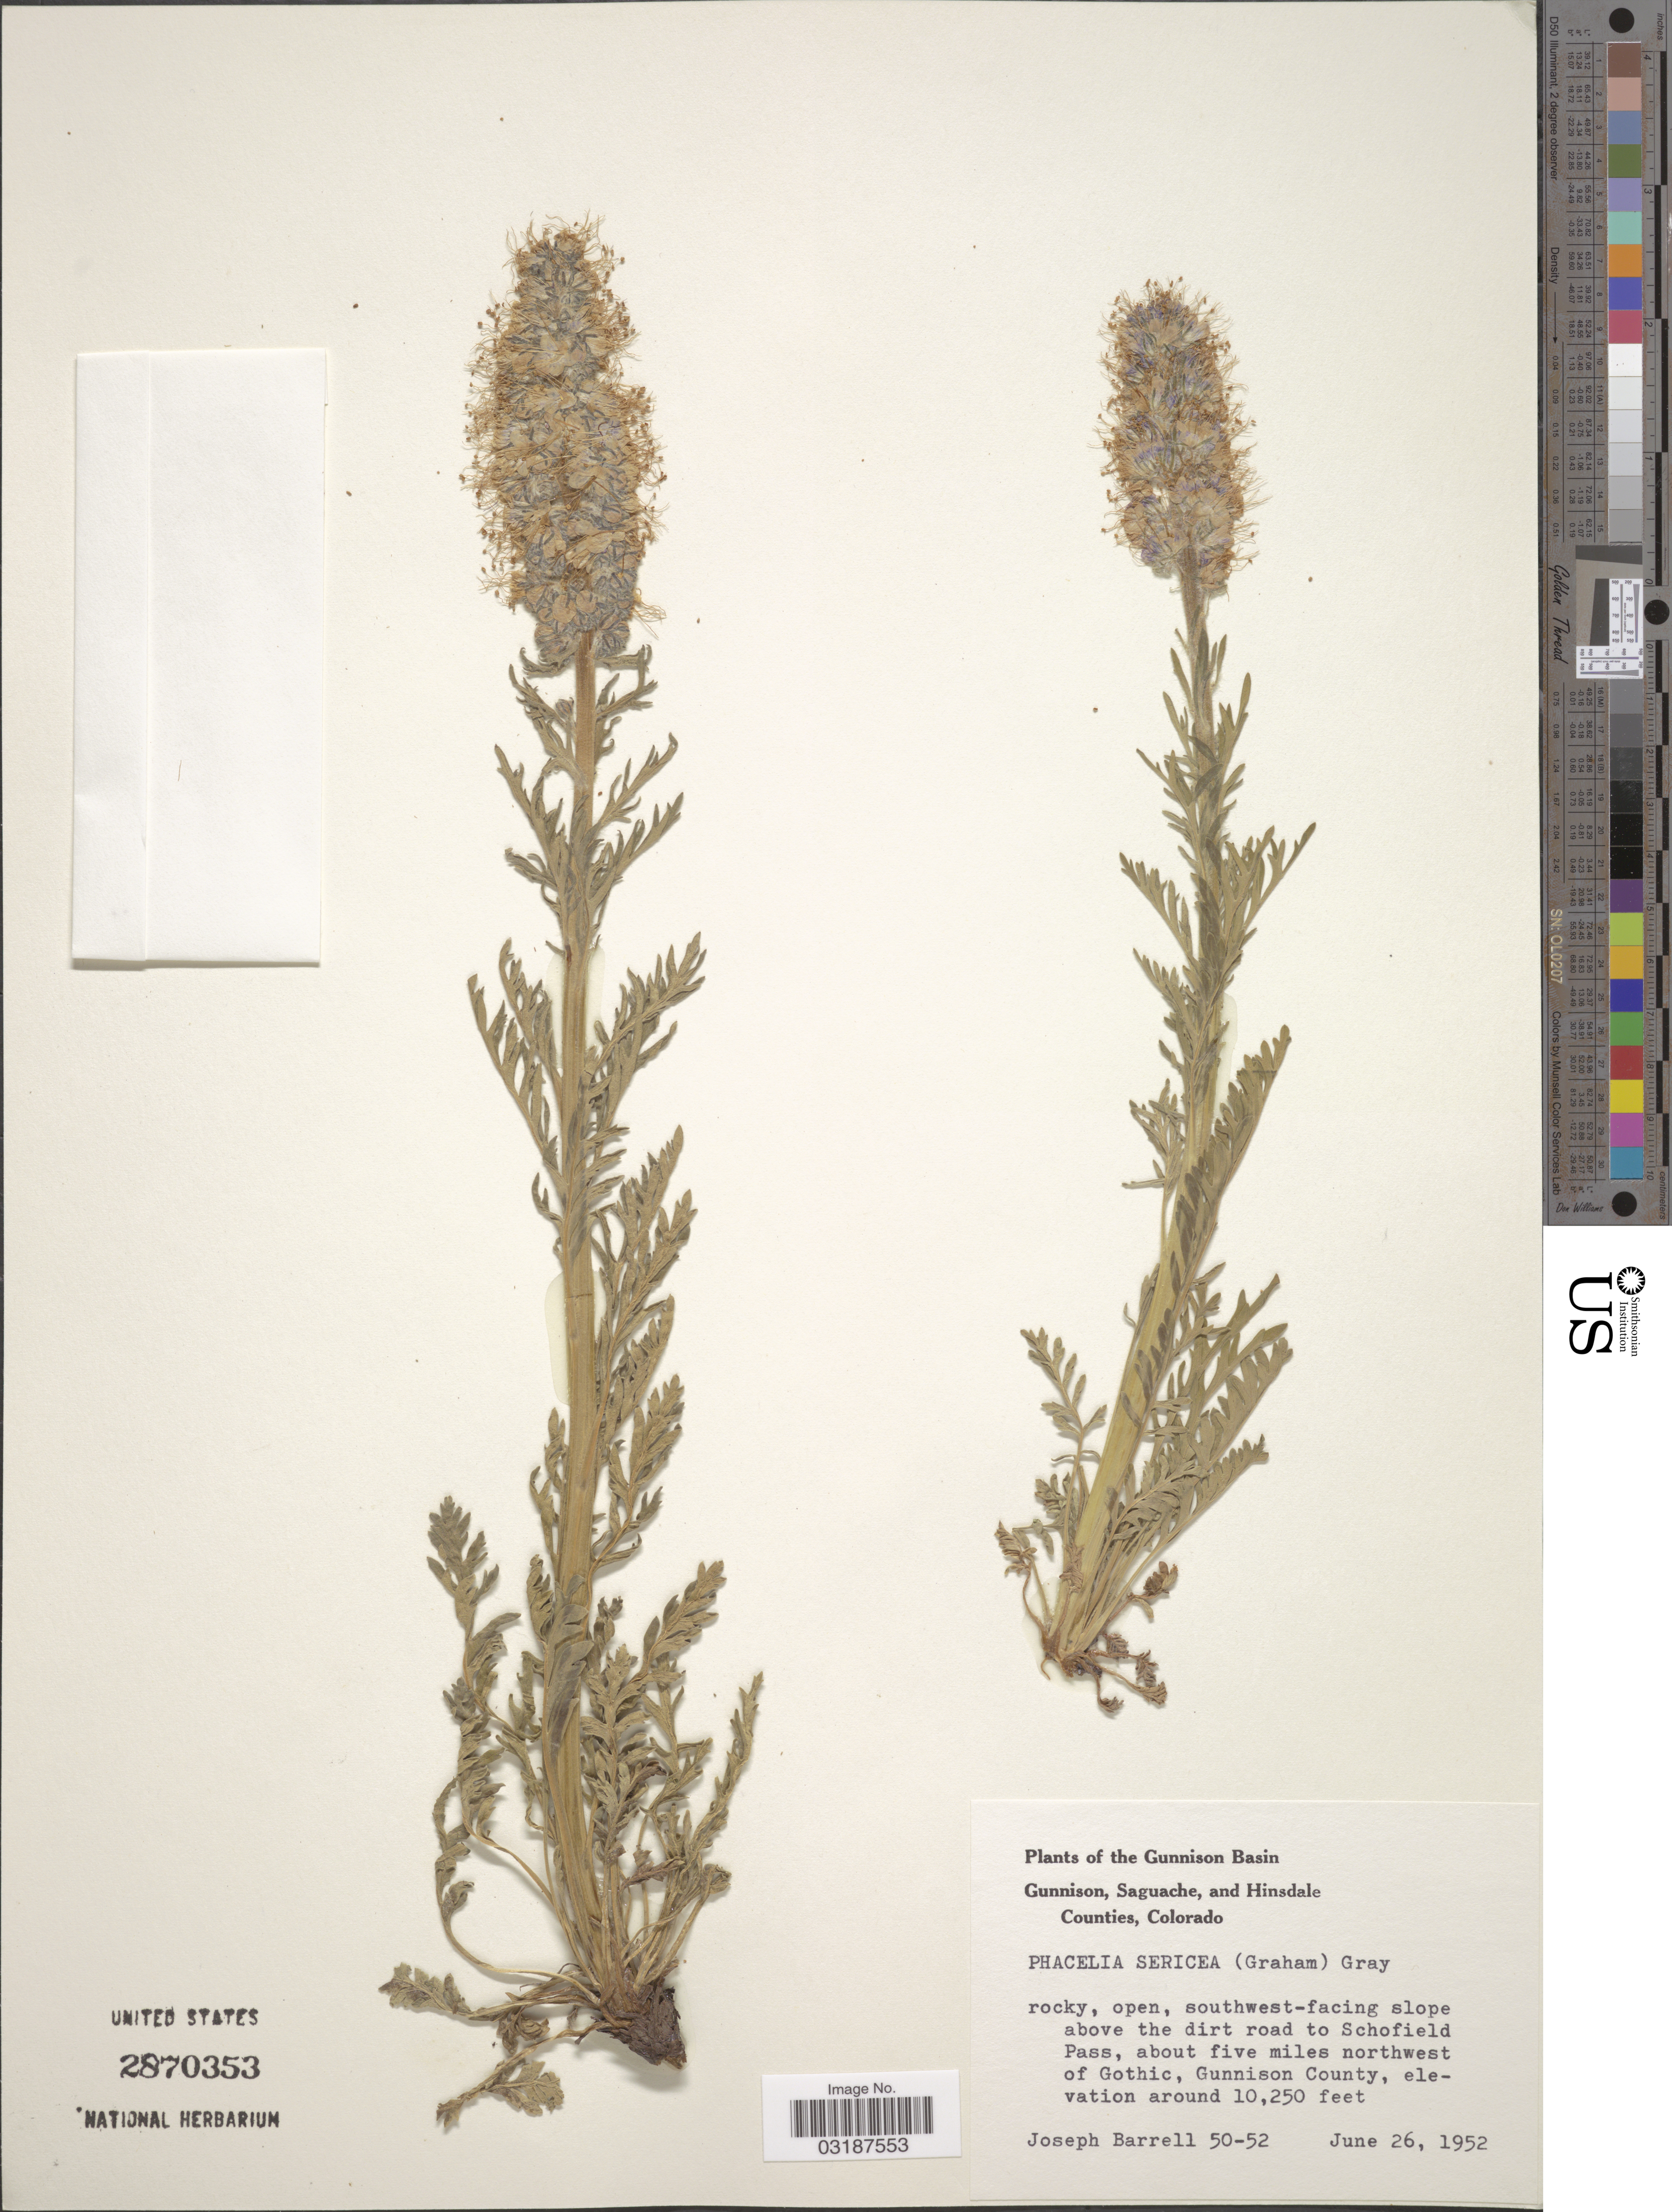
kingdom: Plantae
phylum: Tracheophyta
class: Magnoliopsida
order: Boraginales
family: Hydrophyllaceae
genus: Phacelia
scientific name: Phacelia sericea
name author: (Graham) A. Gray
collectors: J. Barrell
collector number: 50-52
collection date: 1952-06-26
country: United States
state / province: Colorado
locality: The Gunnison Basin. Rocky, open, southwest-facing slope above the dirt road to Schofield Pass, about five miles northwest of Gothic, Gunnison County.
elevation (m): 3124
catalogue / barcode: US 2870353